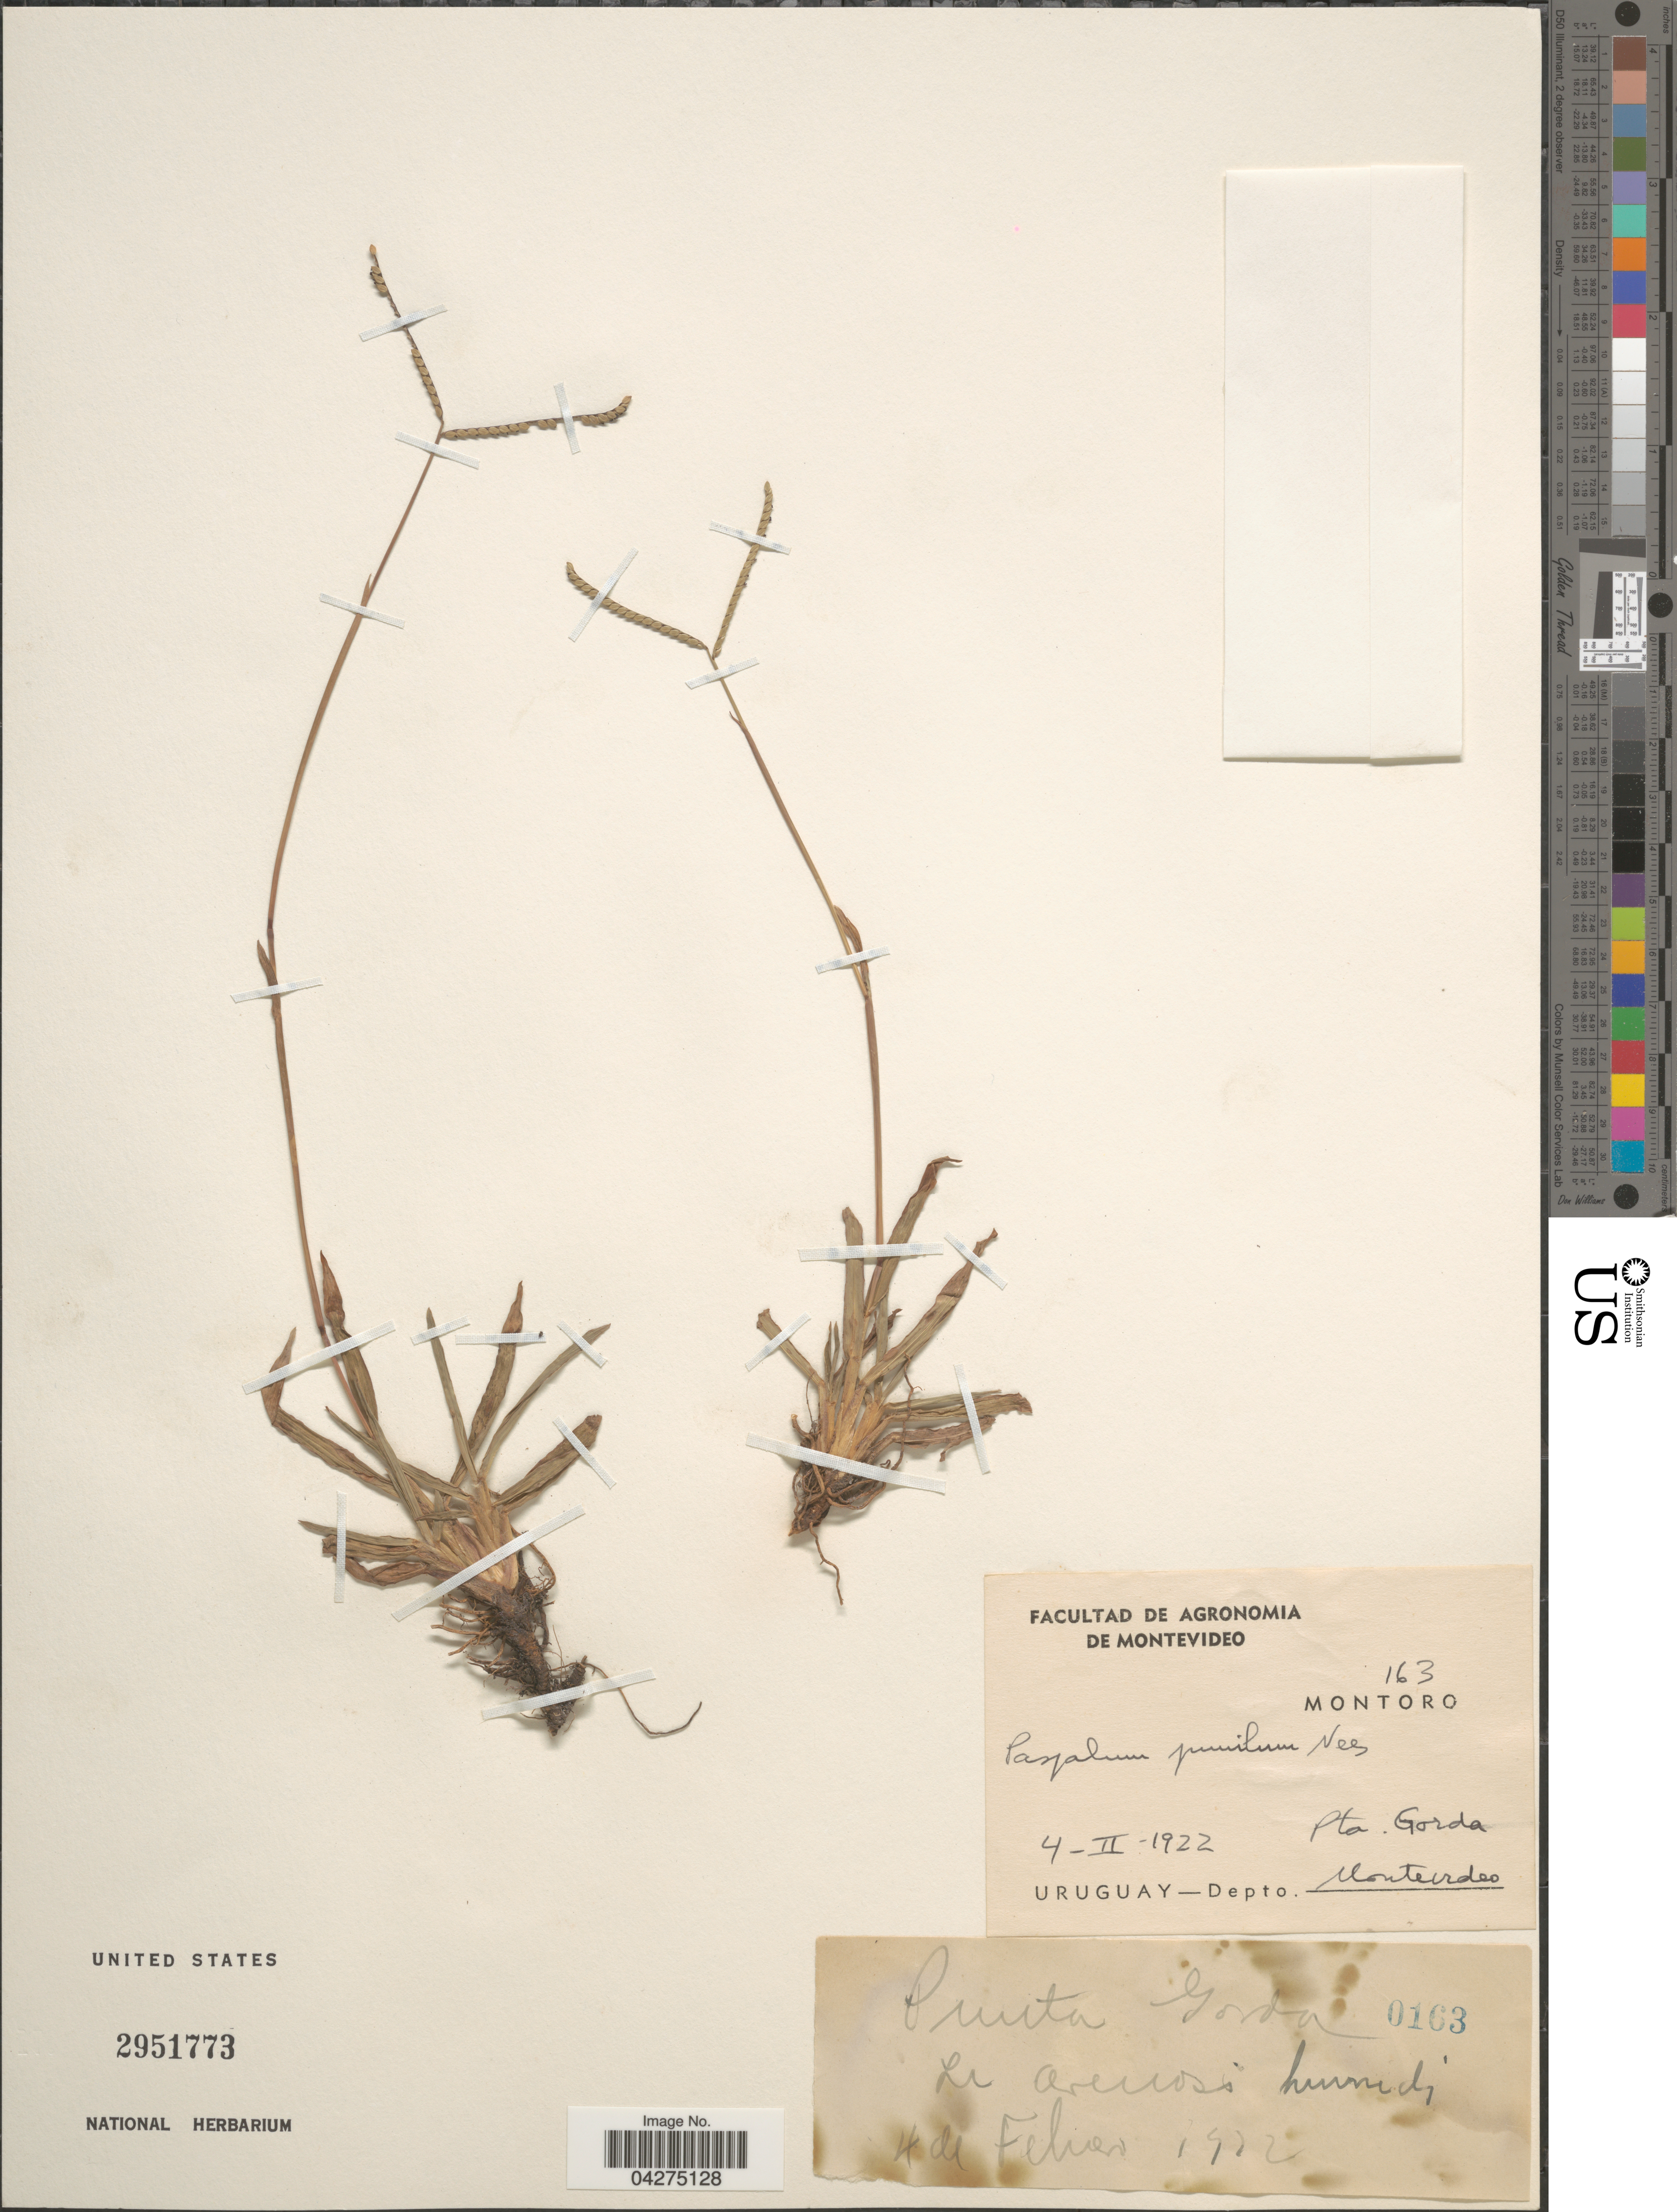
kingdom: Plantae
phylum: Tracheophyta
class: Liliopsida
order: Poales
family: Poaceae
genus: Paspalum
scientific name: Paspalum pumilum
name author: Nees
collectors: Montoro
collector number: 163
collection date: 1922-02-04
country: Uruguay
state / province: Montevideo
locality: Pta. Gorda. Depto. Montevideo.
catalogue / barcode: US 2951773